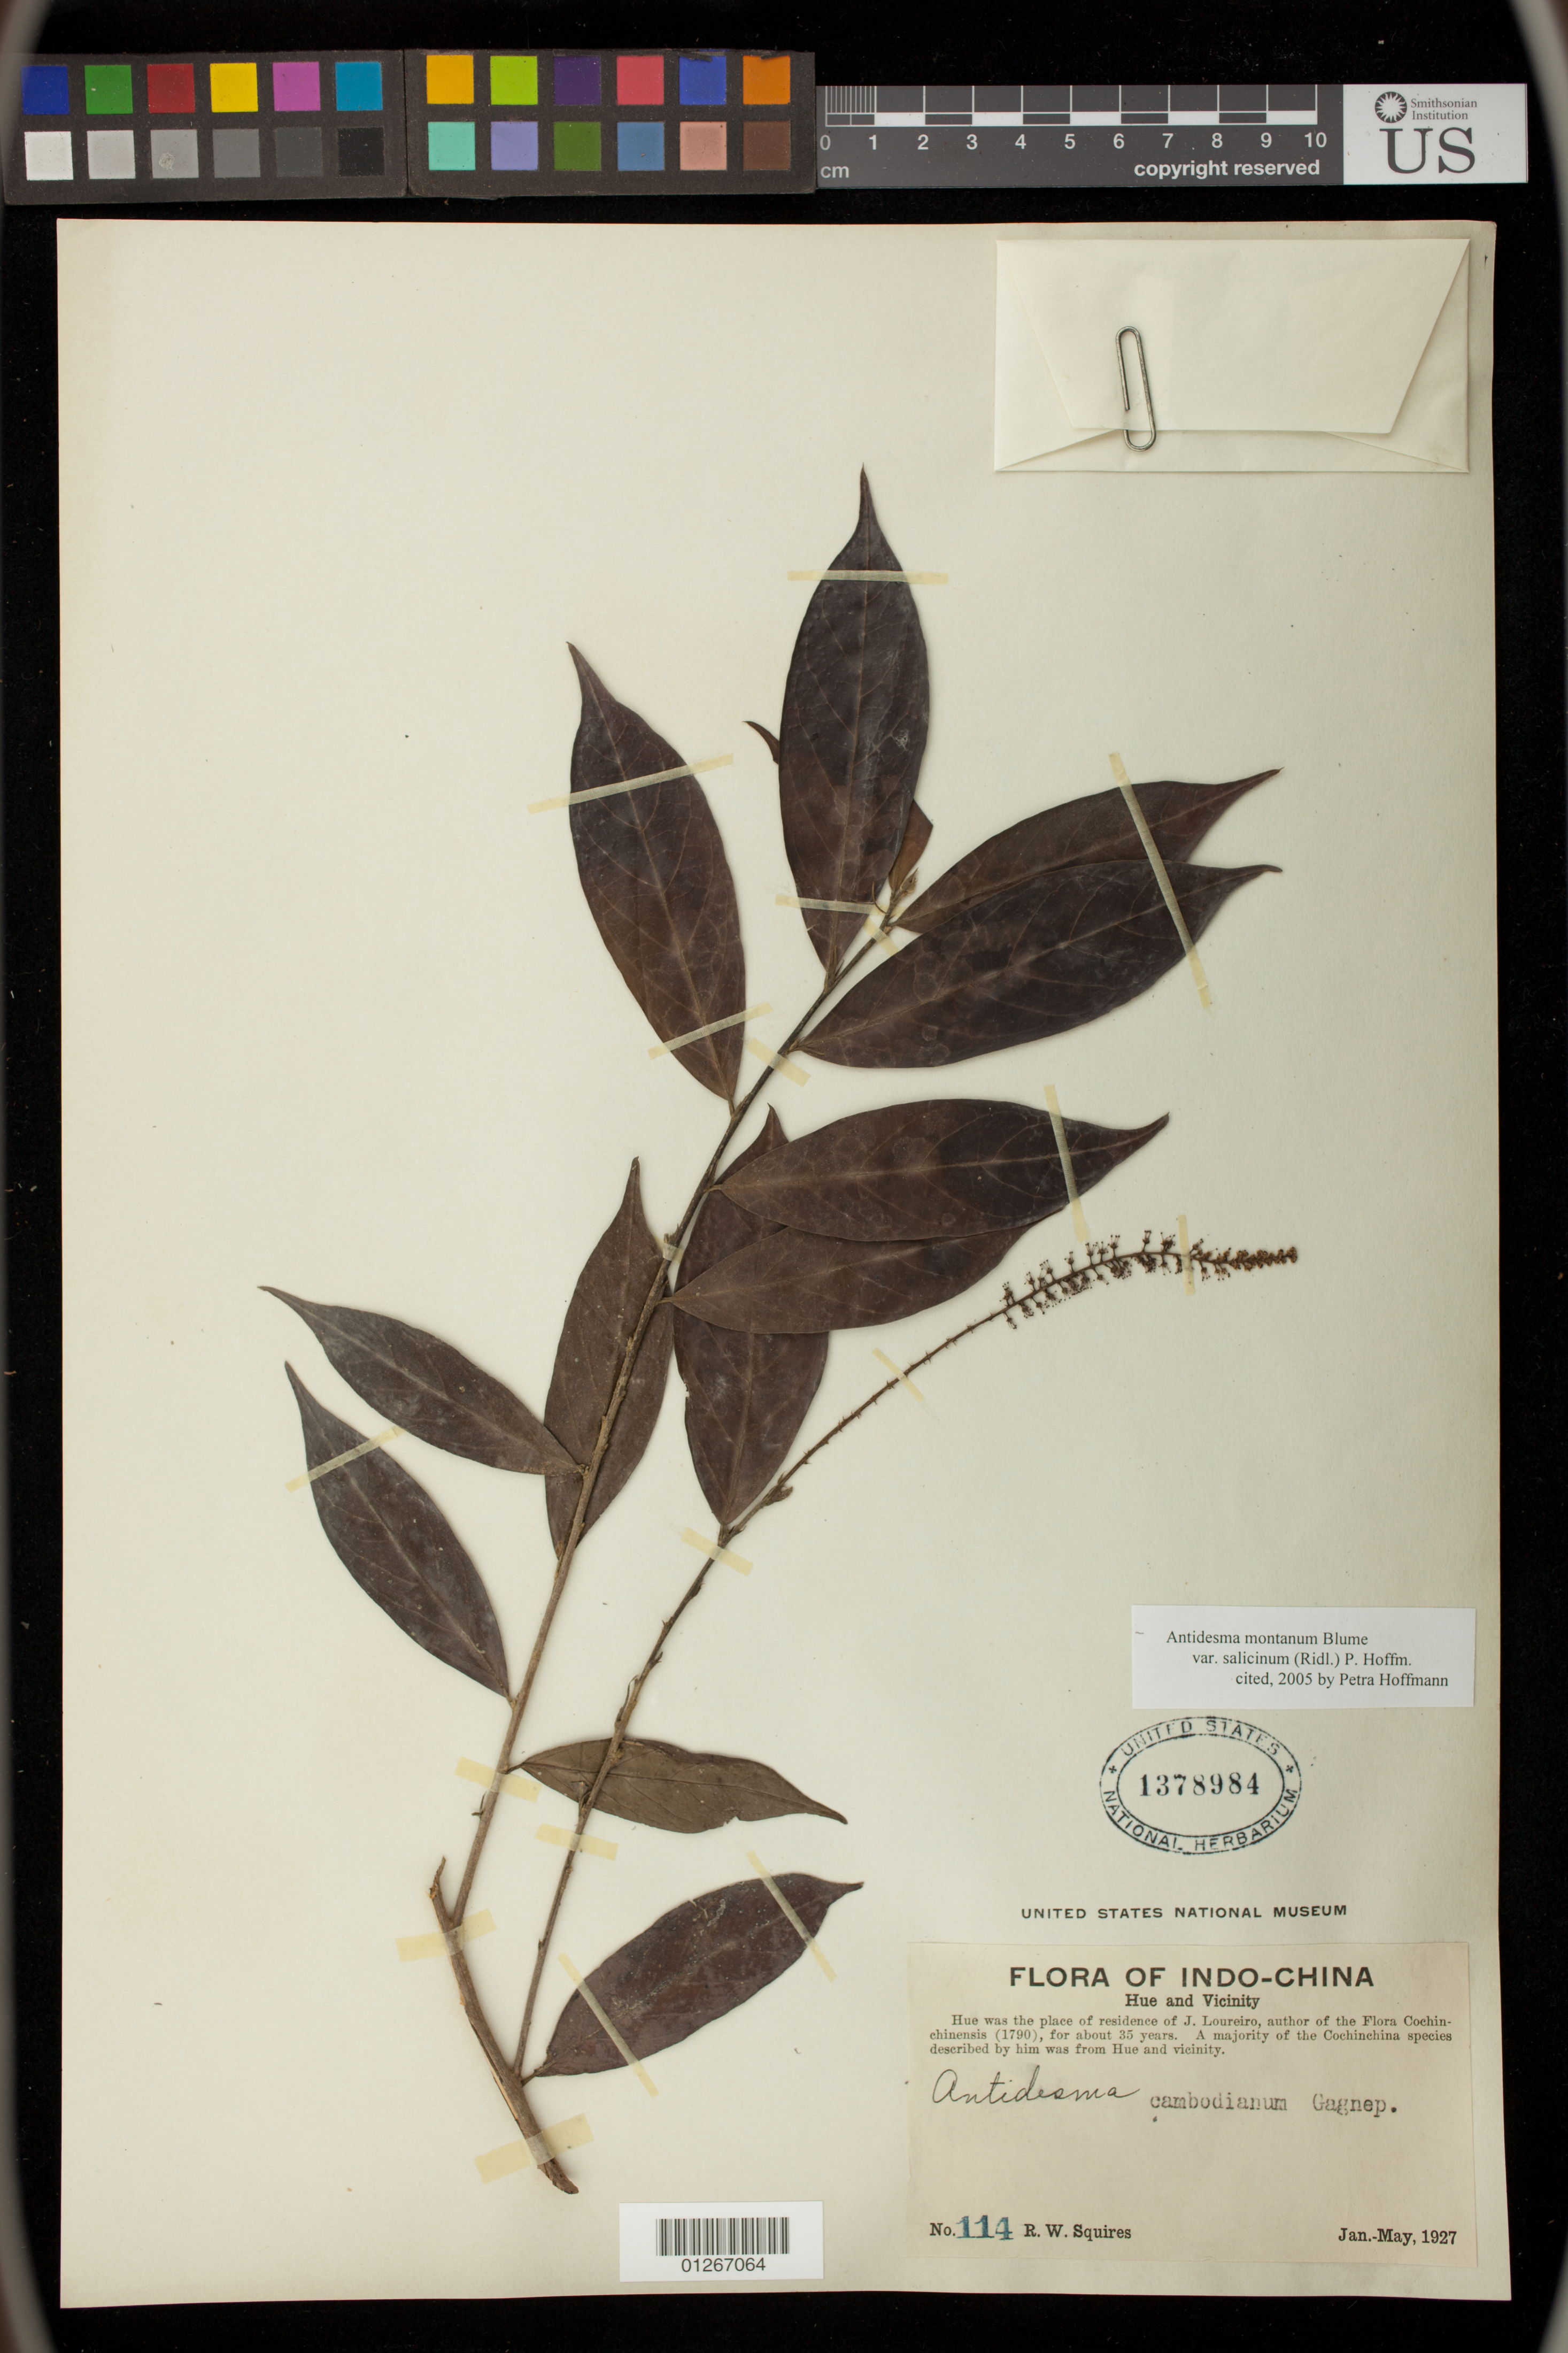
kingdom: Plantae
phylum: Tracheophyta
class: Magnoliopsida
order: Malpighiales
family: Phyllanthaceae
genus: Antidesma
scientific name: Antidesma montanum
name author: Blume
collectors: R. Squires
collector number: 114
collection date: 1927-01/1927-05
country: Vietnam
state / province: Thua Thiên-Hue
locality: Hue and vicinity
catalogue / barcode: US 1378984